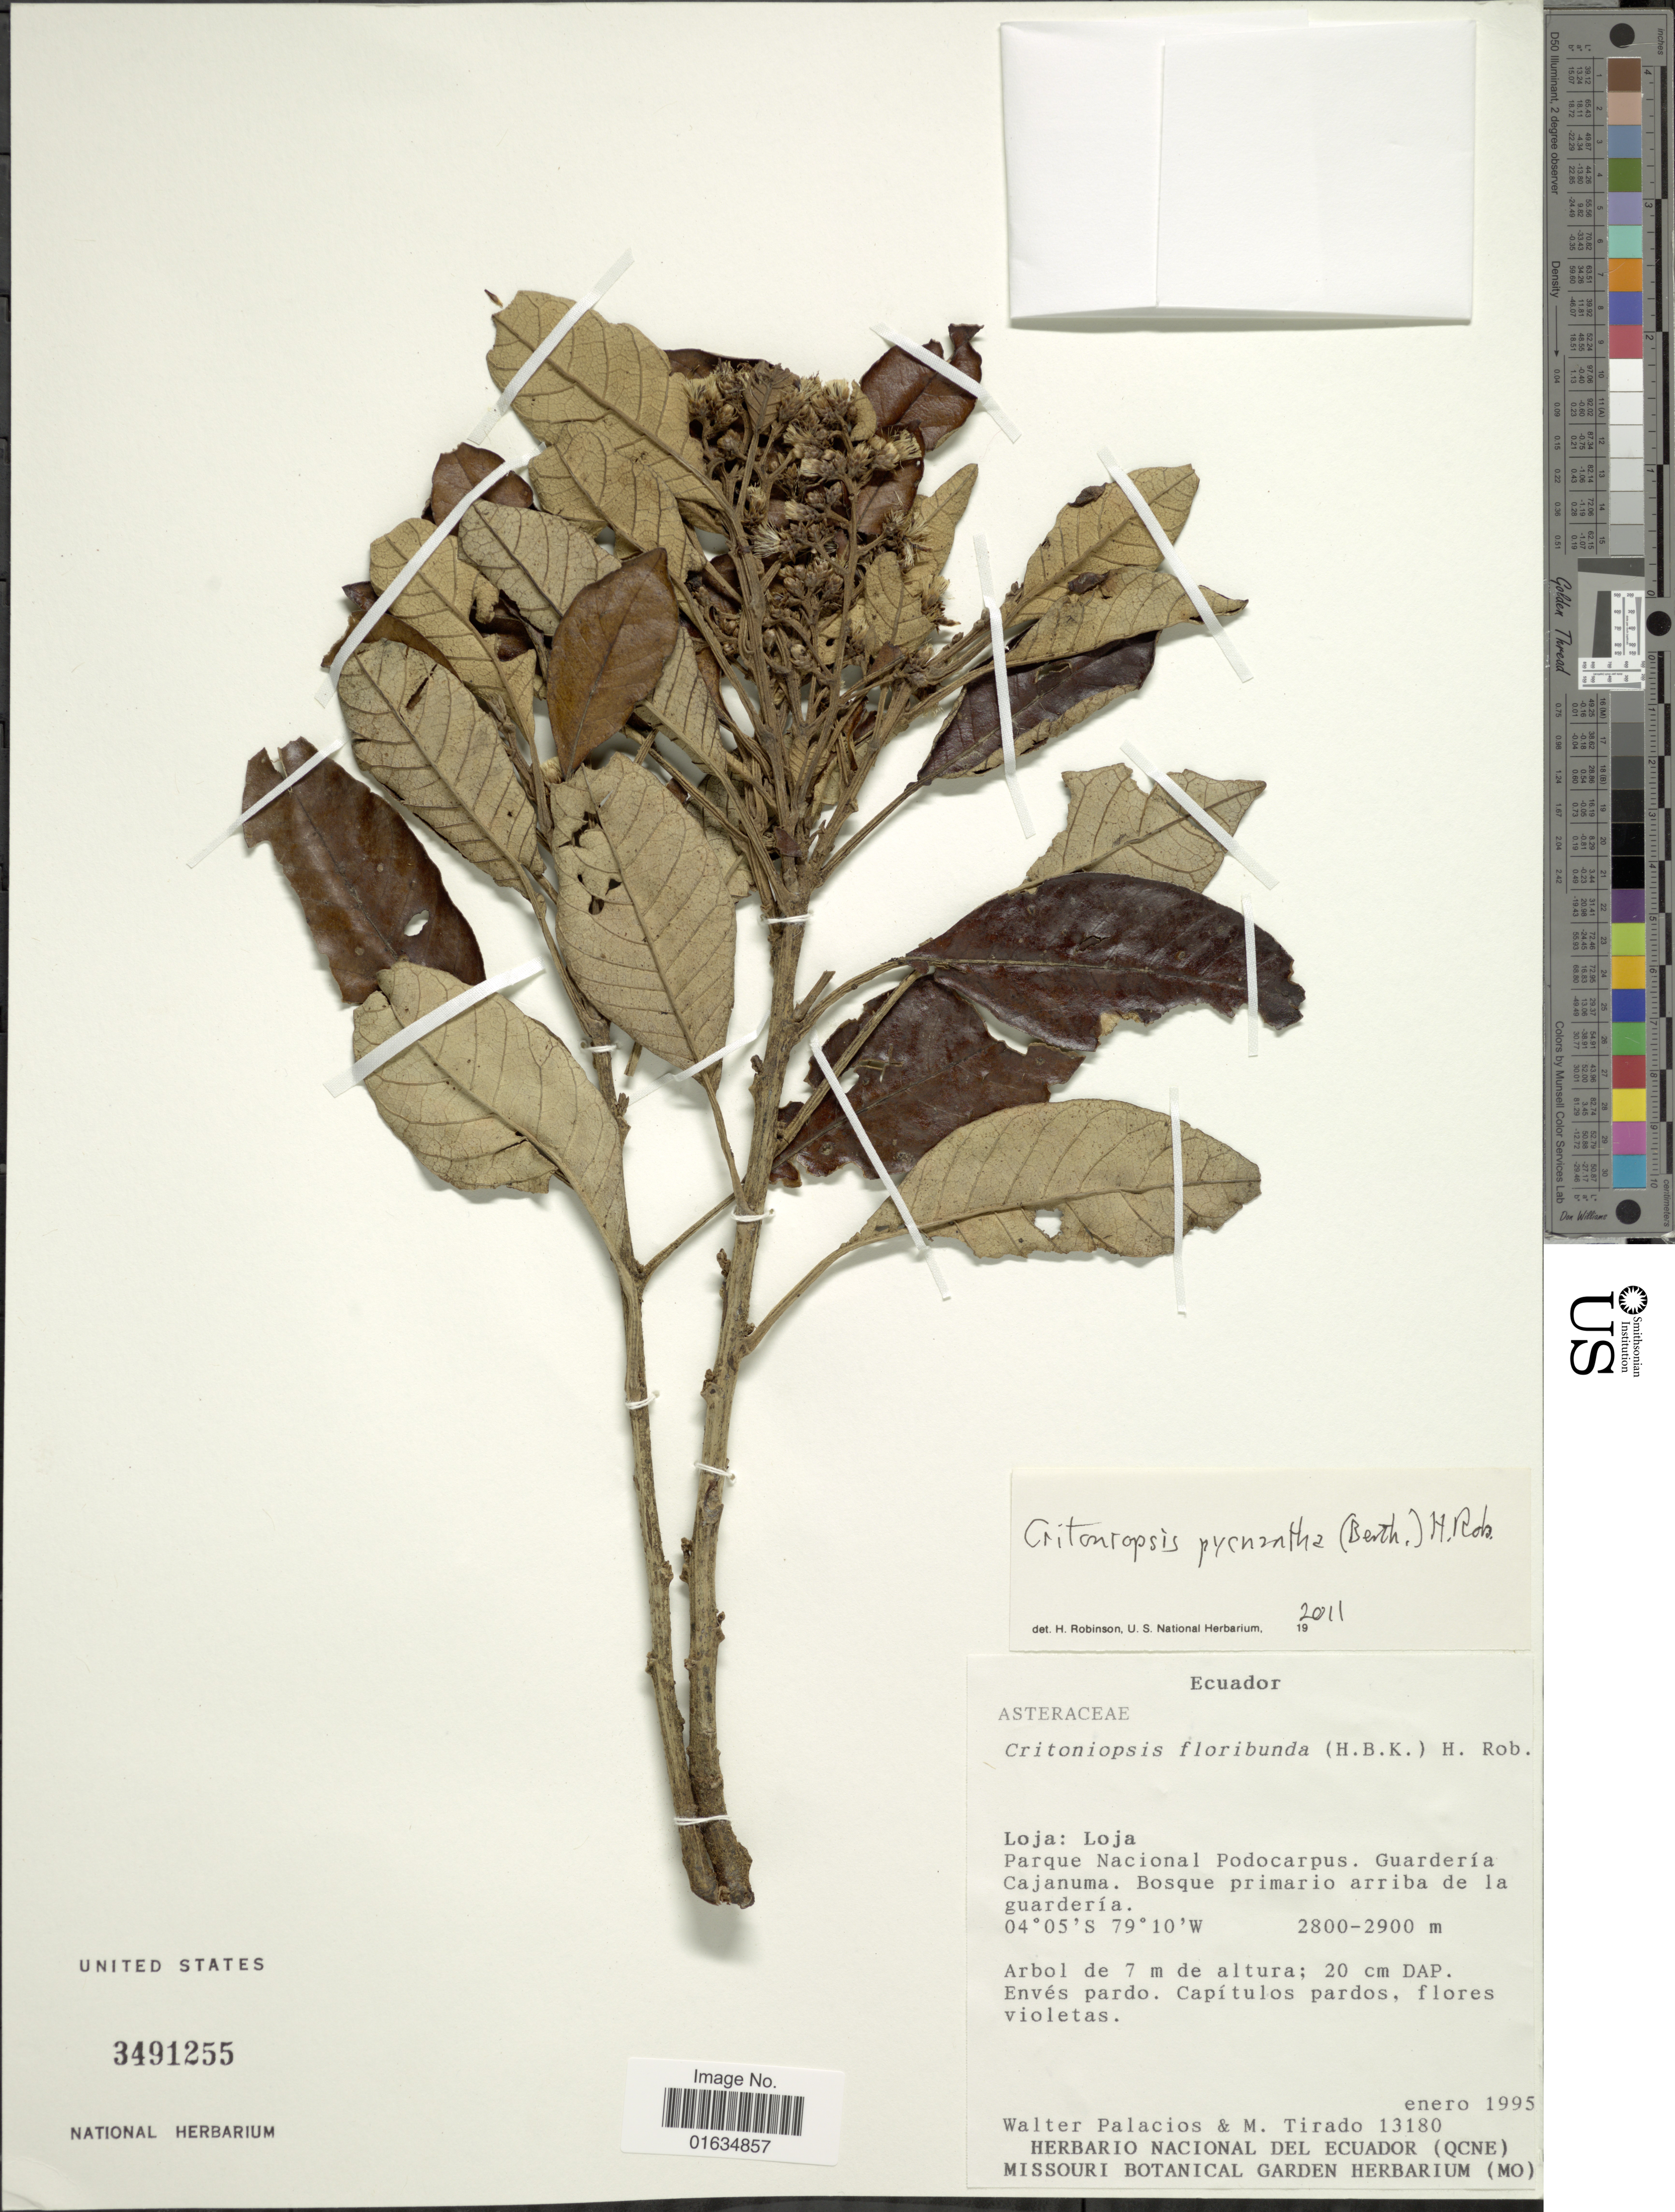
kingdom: Plantae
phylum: Tracheophyta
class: Magnoliopsida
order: Asterales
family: Asteraceae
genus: Critoniopsis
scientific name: Critoniopsis pycnantha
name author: (Benth.) H. Rob.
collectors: W. Palacios & M. Tirado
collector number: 13180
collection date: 1995-01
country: Latvia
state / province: Alojas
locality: Parque Nacional Podocarpus, Guarderia Cajanuma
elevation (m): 2800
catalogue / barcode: US 3491255